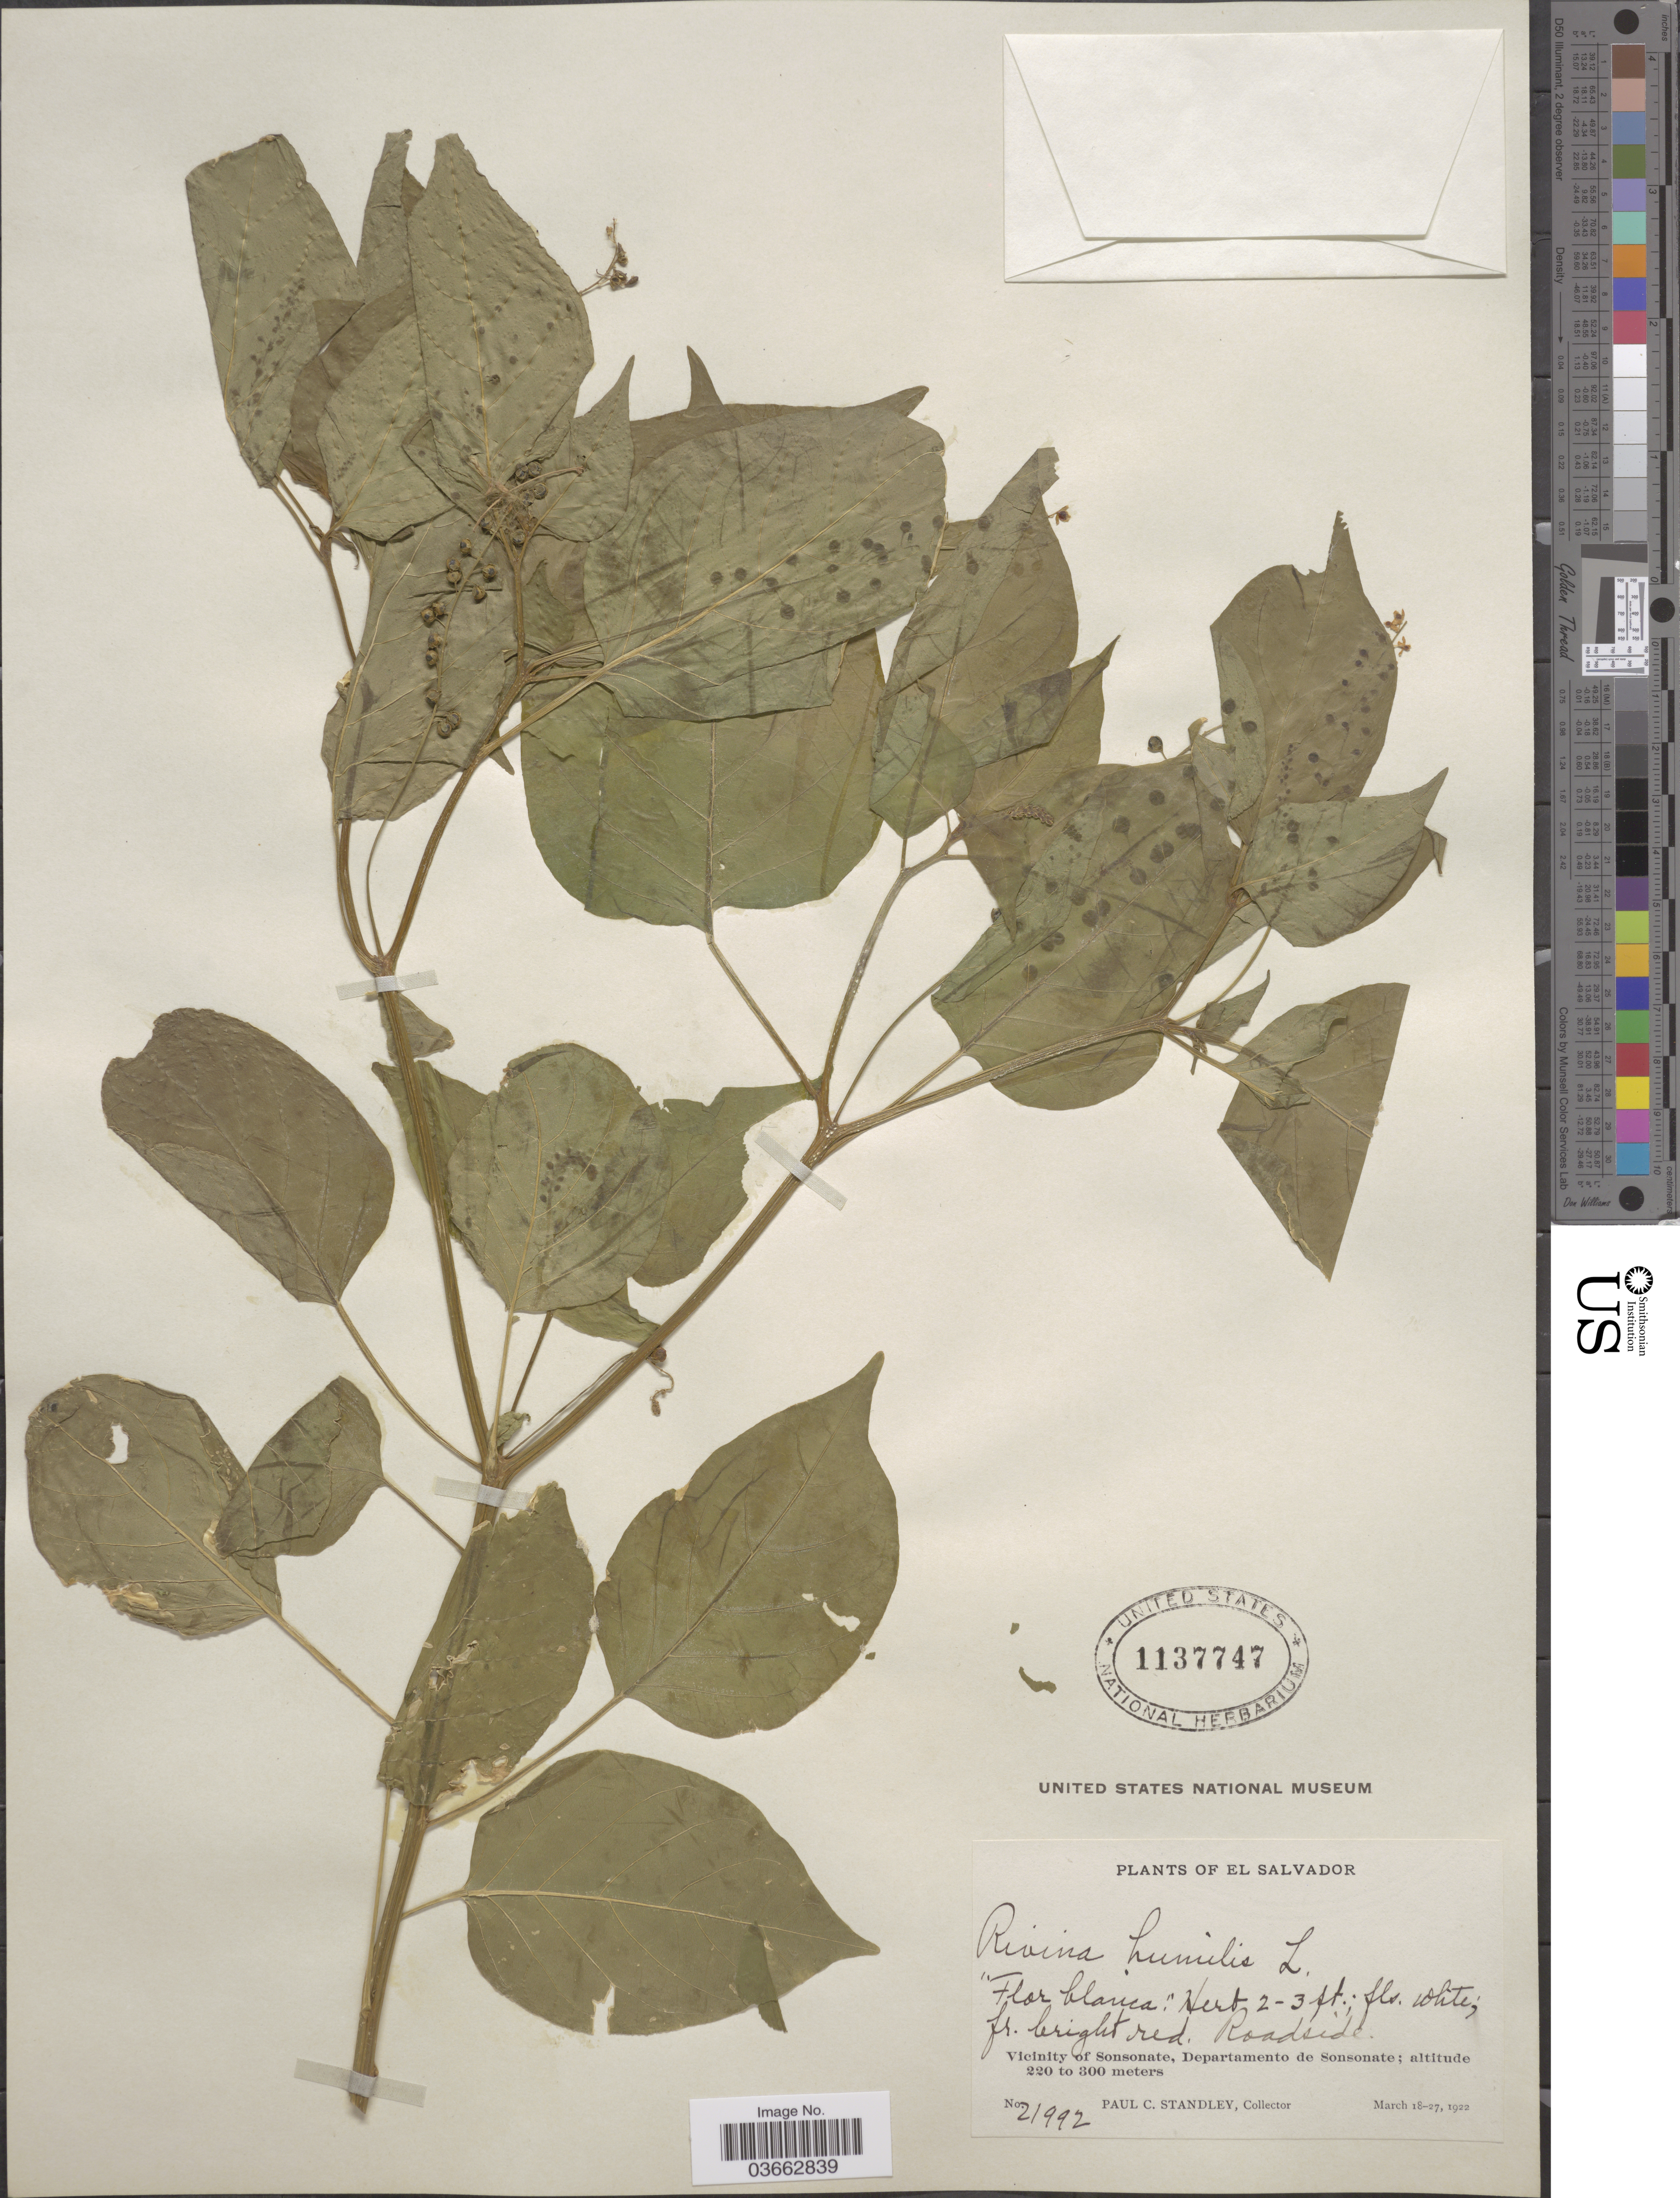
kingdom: Plantae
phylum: Tracheophyta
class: Magnoliopsida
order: Caryophyllales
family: Phytolaccaceae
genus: Rivina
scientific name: Rivina humilis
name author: L.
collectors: P. C. Standley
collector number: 21992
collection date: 1922-03-18/1922-03-27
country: El Salvador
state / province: Sonsonate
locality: Vicinity of Sonsonate, Departamento de Sonsonate.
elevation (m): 220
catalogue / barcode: US 1137747